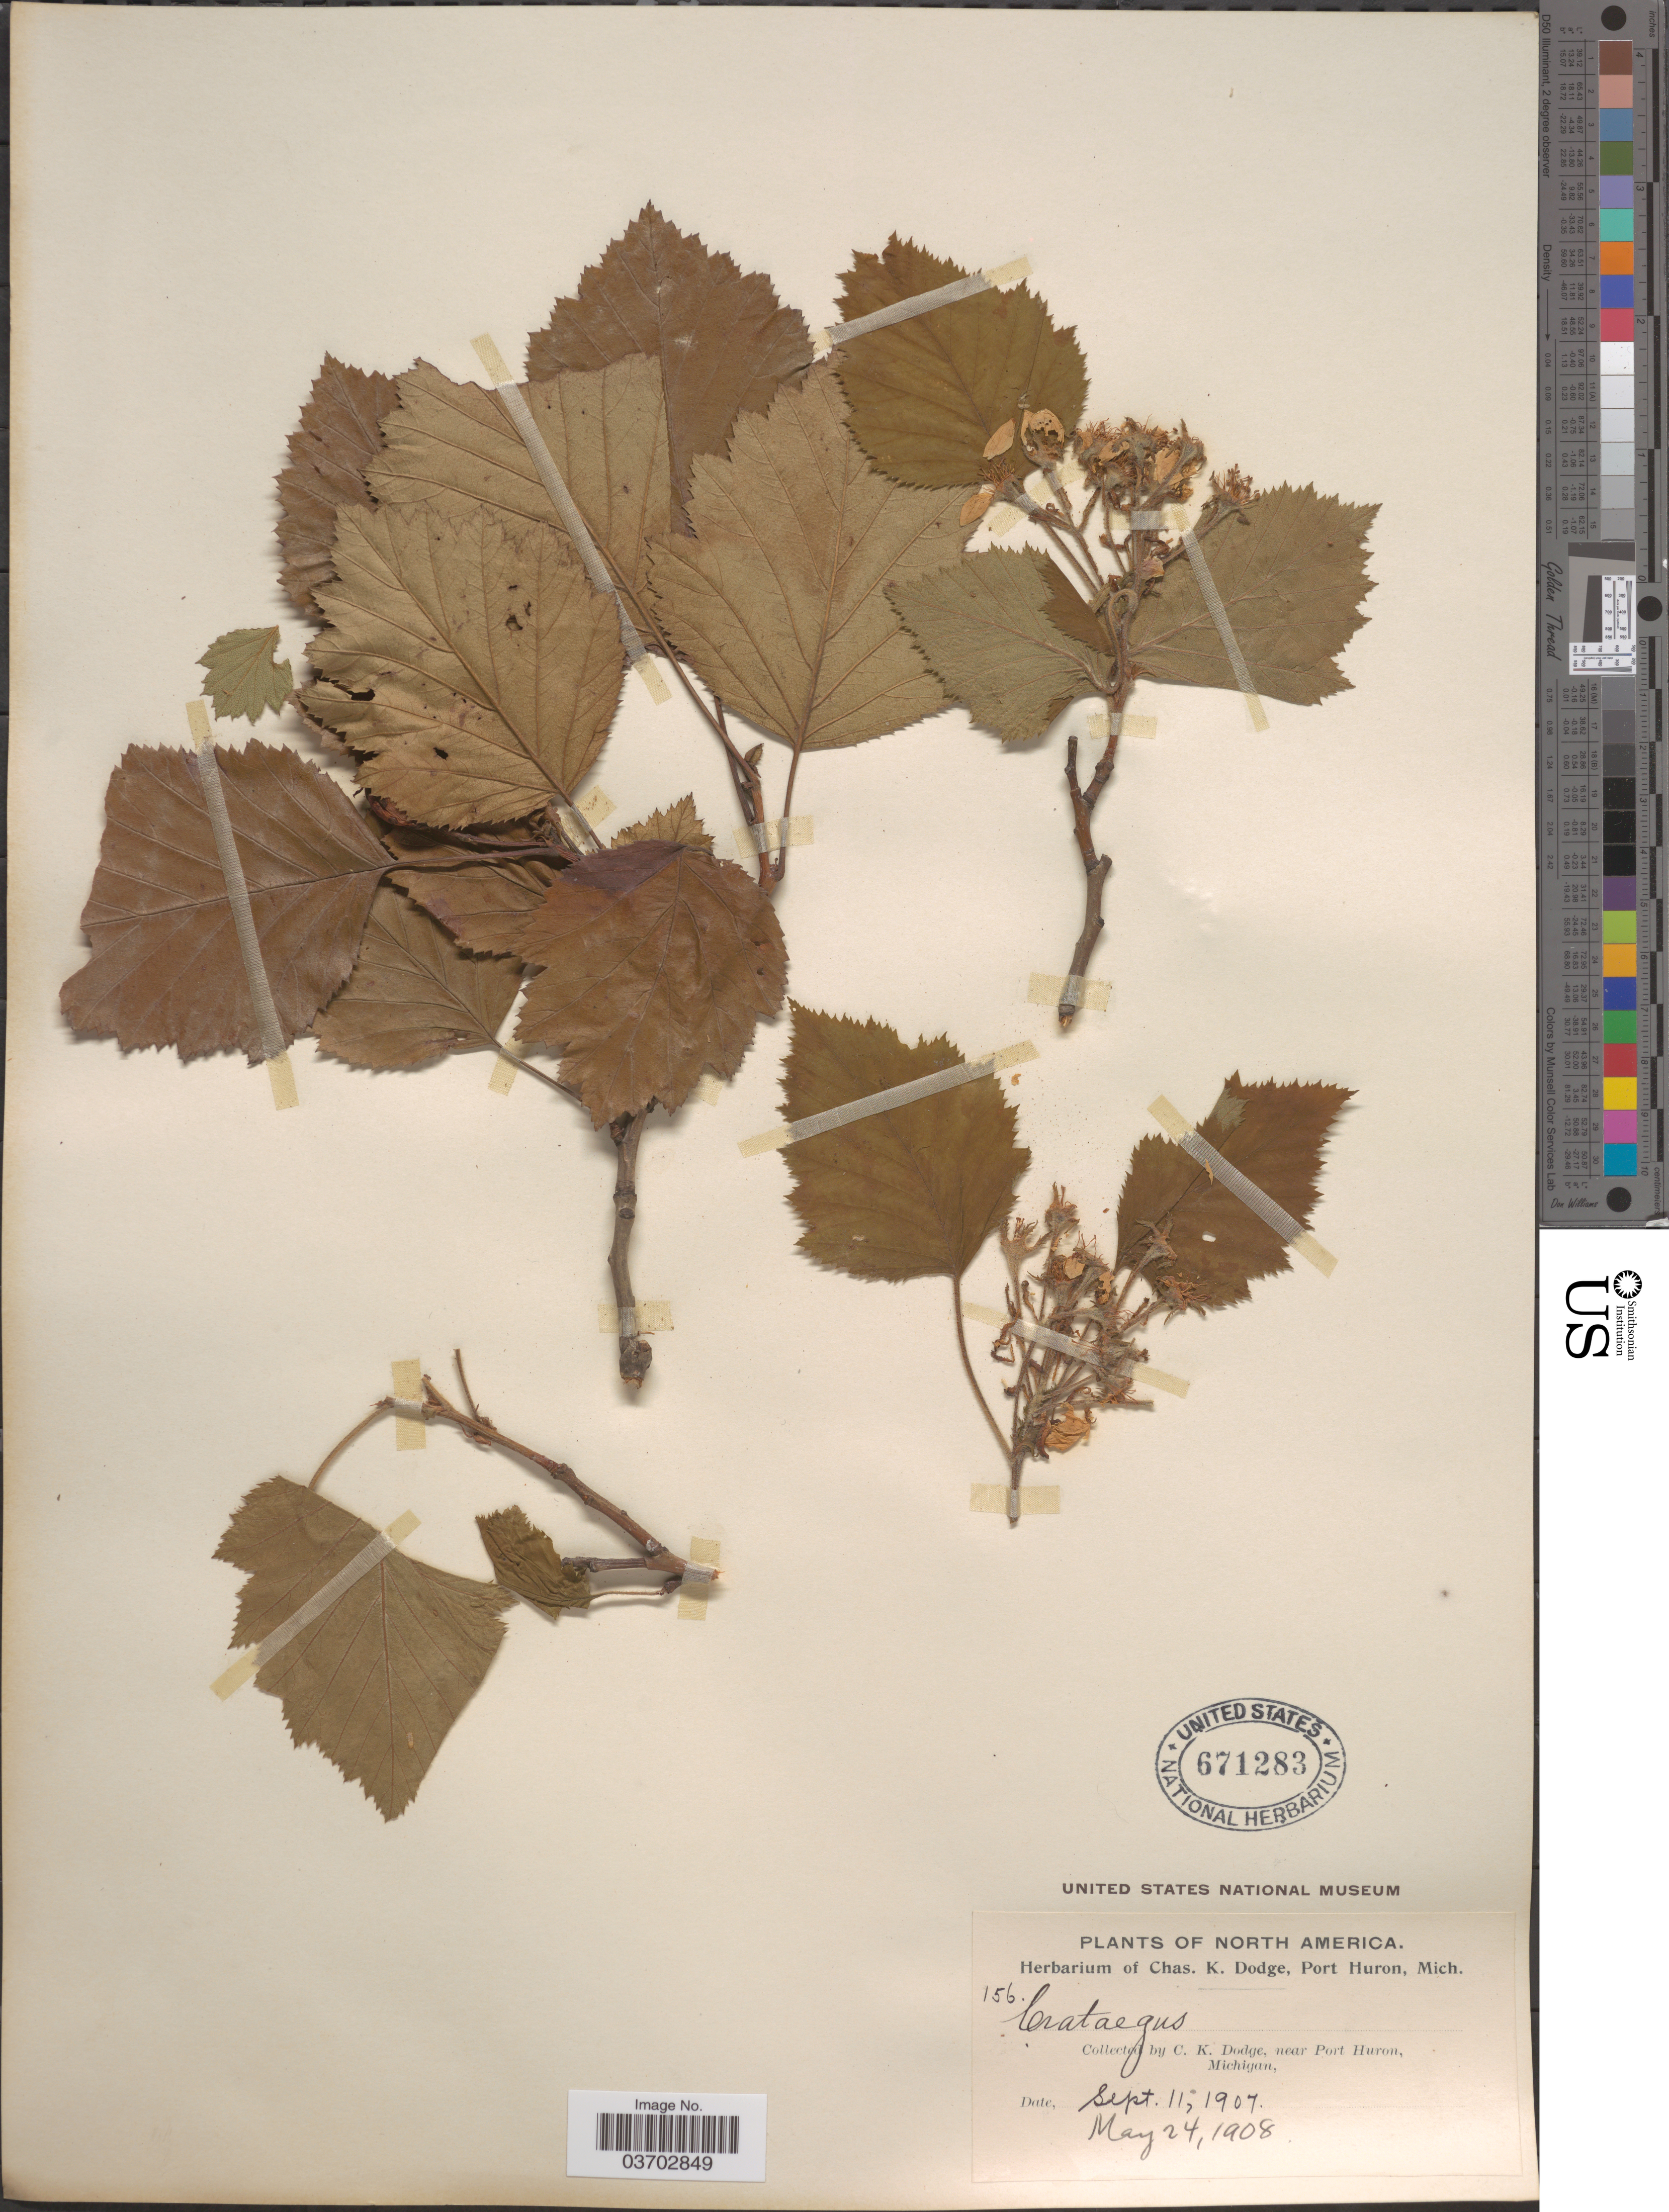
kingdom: Plantae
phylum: Tracheophyta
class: Magnoliopsida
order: Rosales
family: Rosaceae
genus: Crataegus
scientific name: Crataegus sp.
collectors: C. K. Dodge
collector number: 156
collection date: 1907-09-11/1908-05-24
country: United States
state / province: Michigan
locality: Near Port Huron.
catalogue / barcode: US 671283